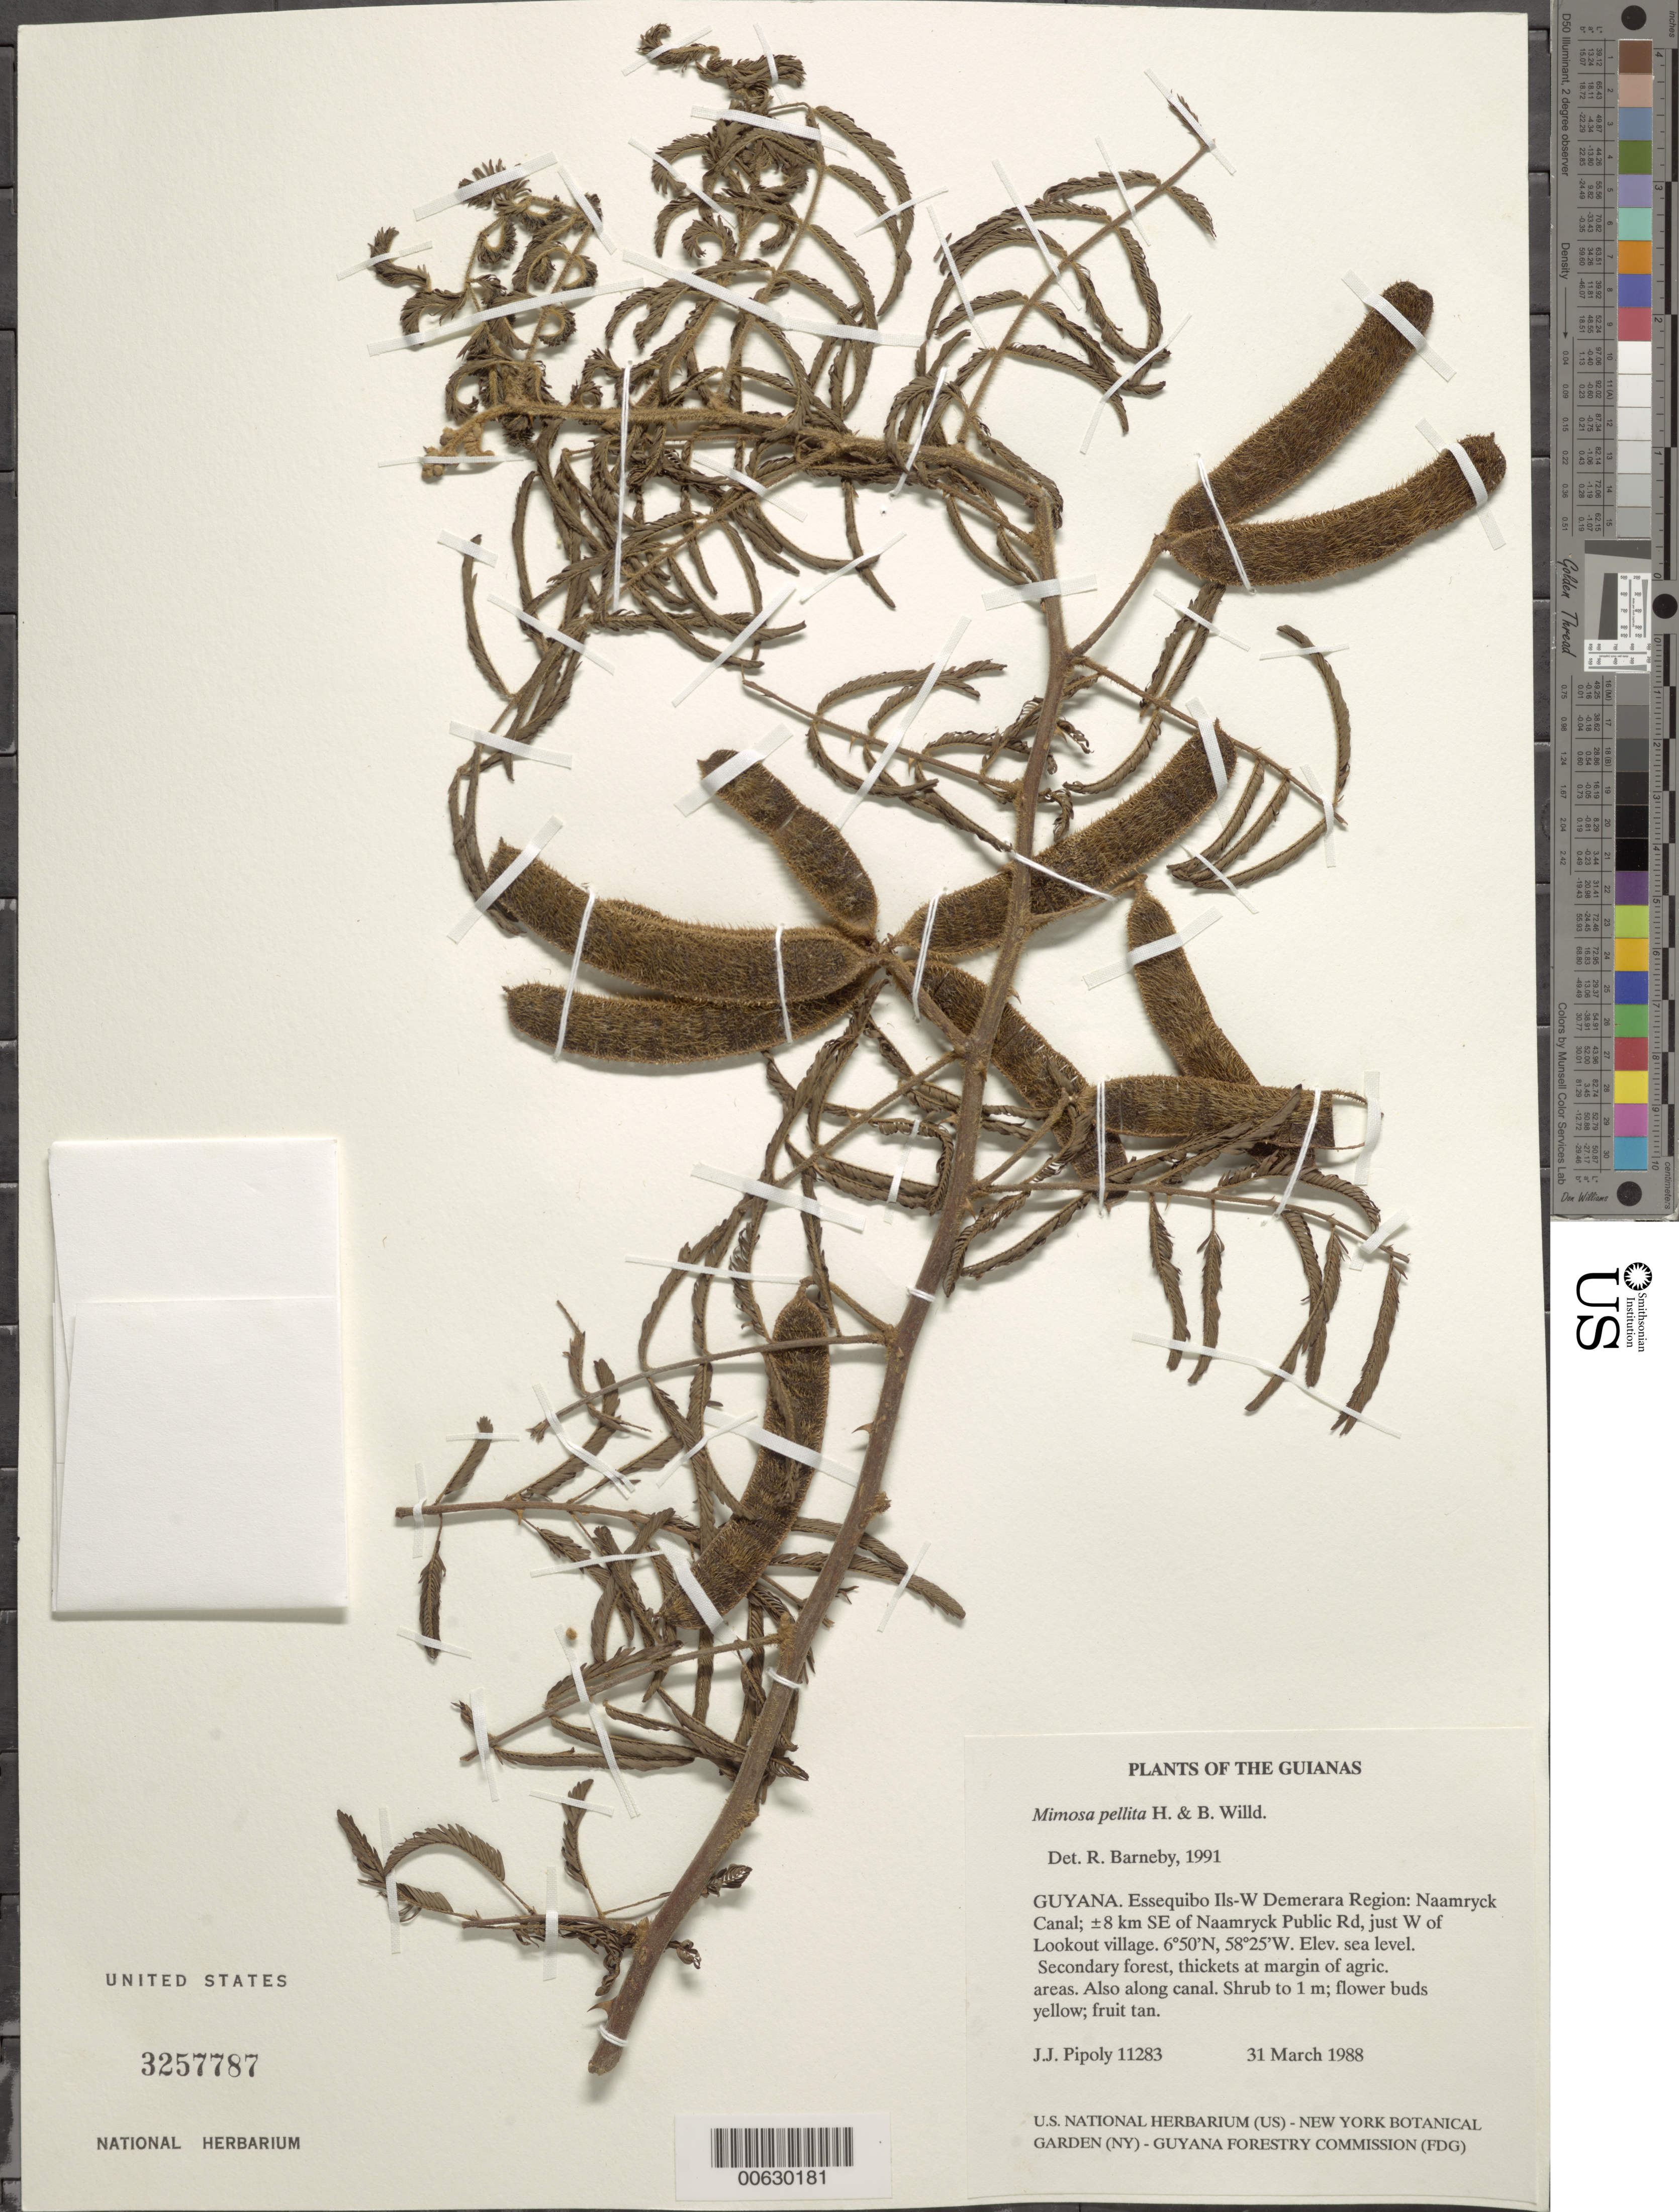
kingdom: Plantae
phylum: Tracheophyta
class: Magnoliopsida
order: Fabales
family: Fabaceae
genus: Mimosa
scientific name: Mimosa pellita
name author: Humb. & Bonpl. ex Willd.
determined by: Barneby, Rupert C., (NY)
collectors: J. J. Pipoly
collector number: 11283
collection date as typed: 31 March 1987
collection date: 1987-03-31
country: Guyana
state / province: Essequibo Isl-W. Demerara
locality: Naamryck Canal; ±8 km SE of Naamryck Public Rd, just W of Lookout village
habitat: Secondary forest, thickets at margin of agric. areas. Also along canal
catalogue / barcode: US 3257787